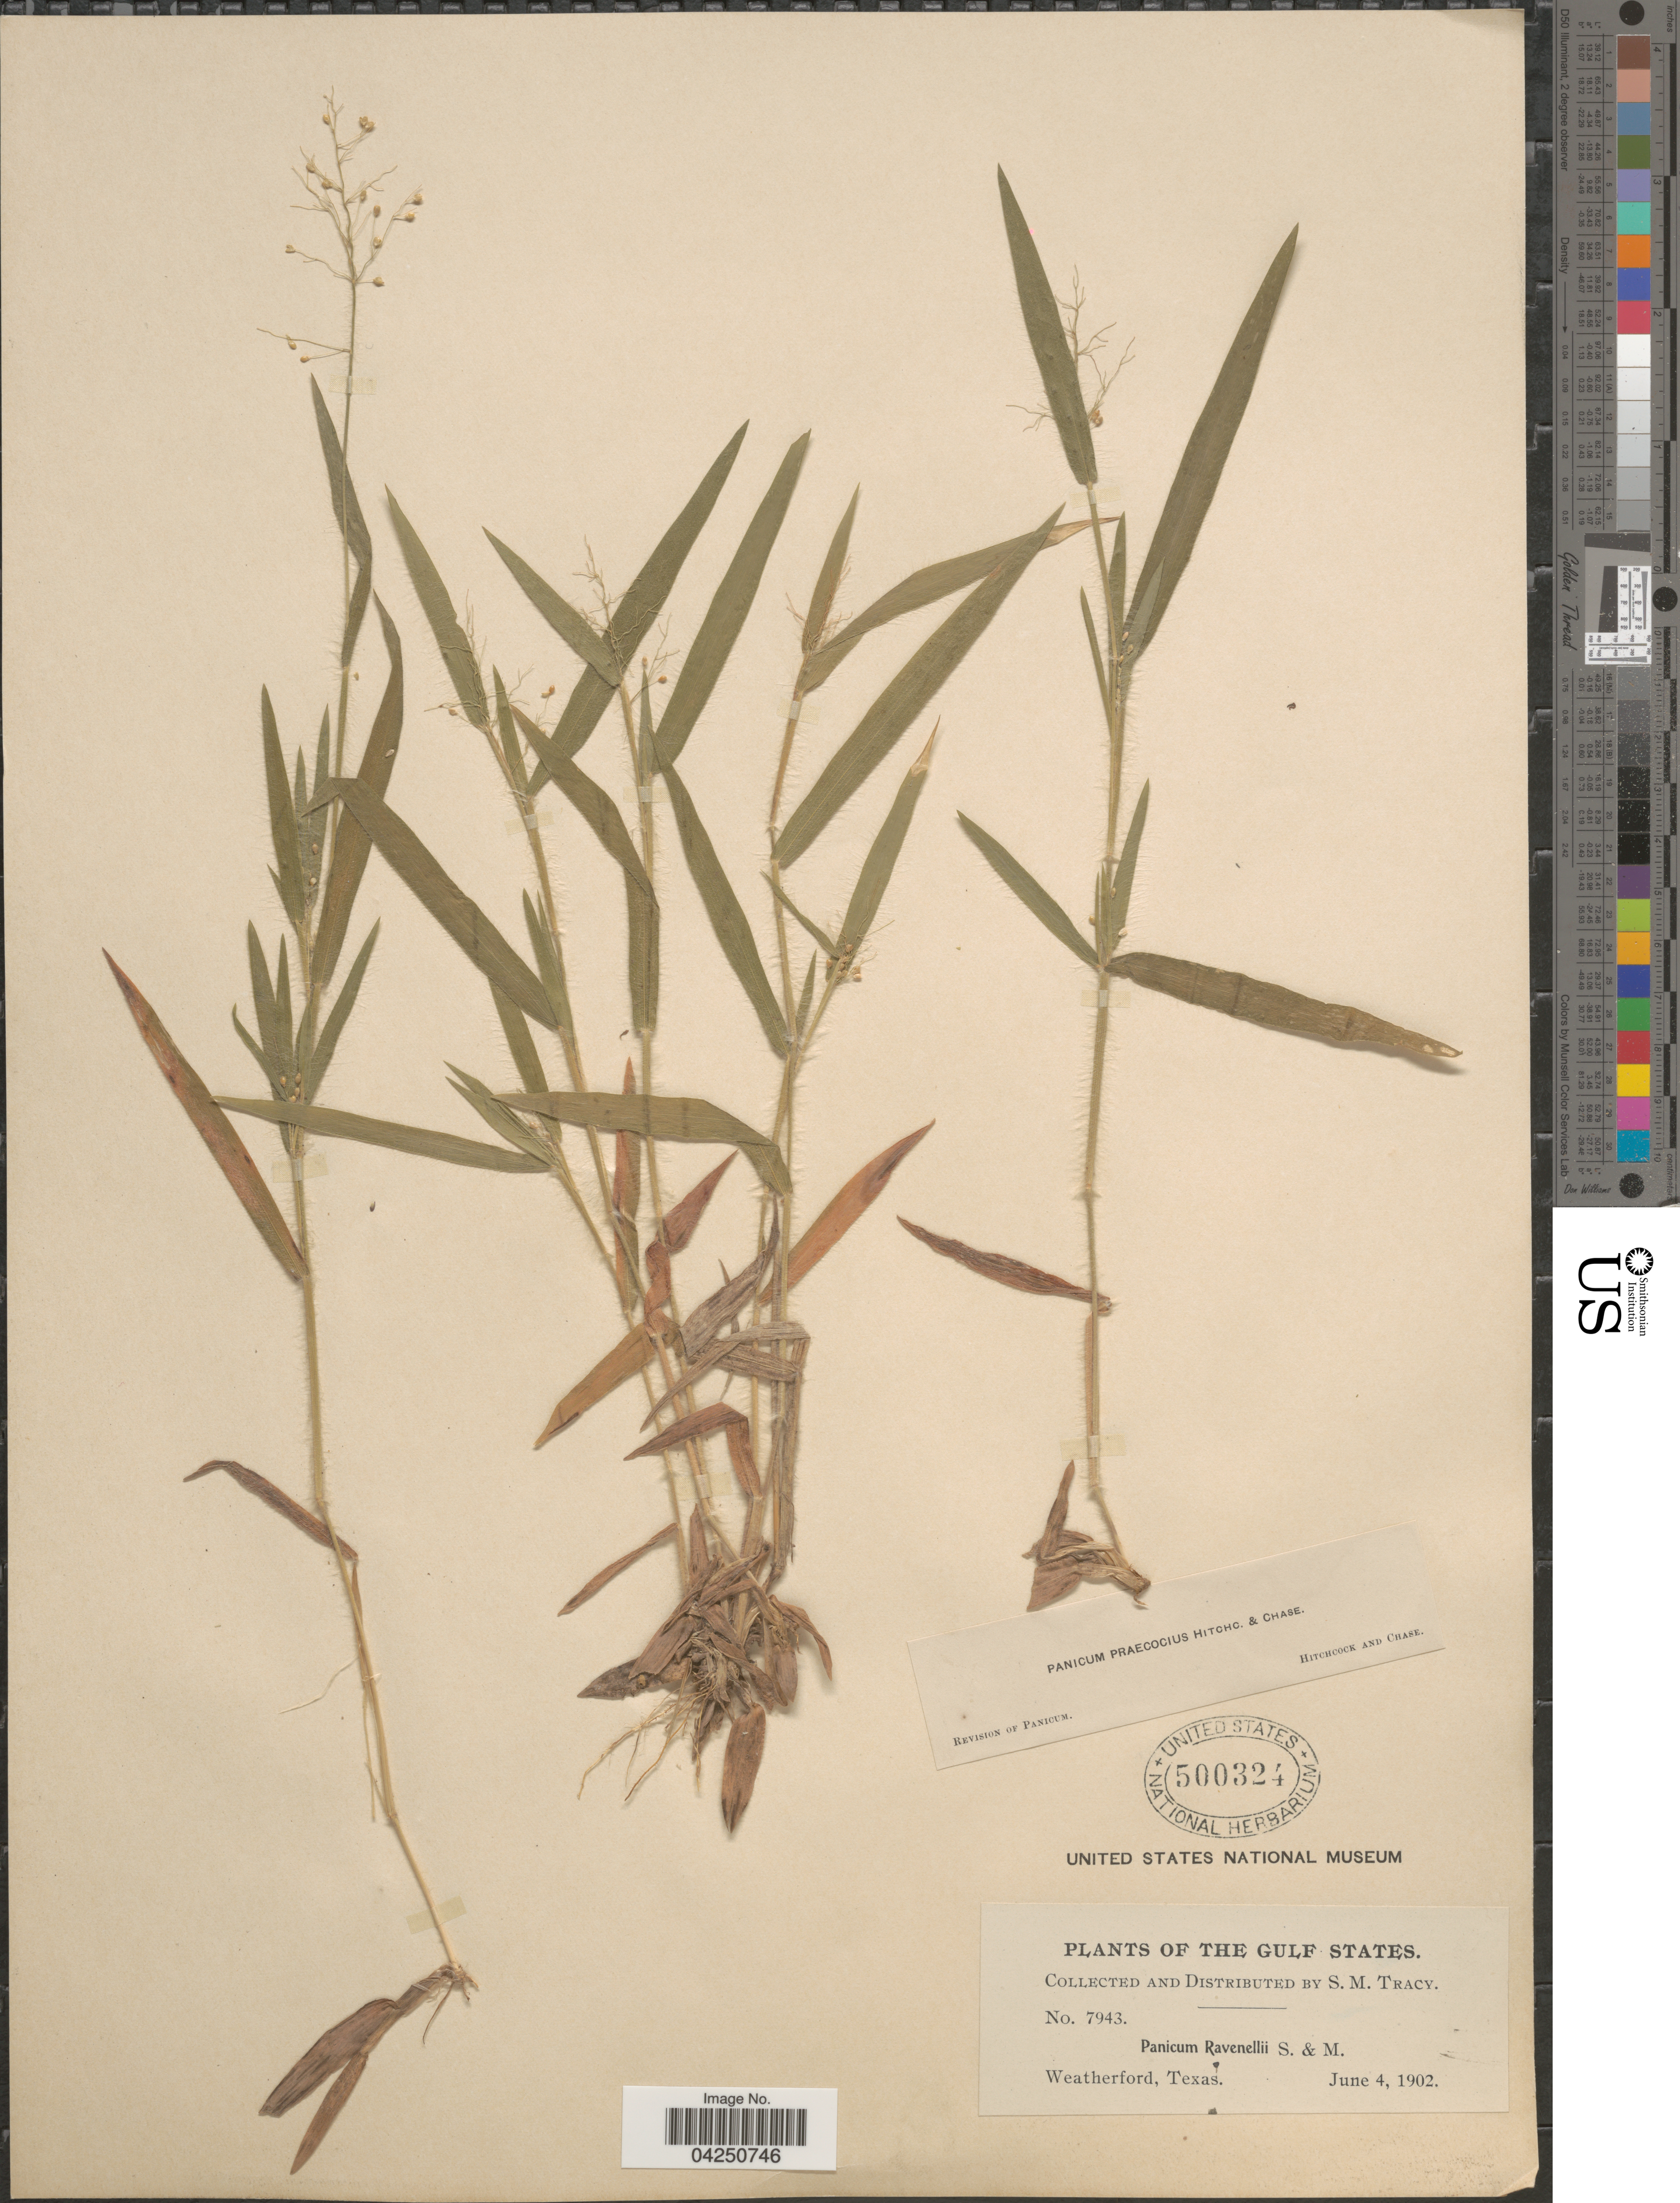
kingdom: Plantae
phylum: Tracheophyta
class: Liliopsida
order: Poales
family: Poaceae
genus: Dichanthelium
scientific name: Dichanthelium acuminatum var. acuminatum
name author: (Sw.) Gould & C.A. Clark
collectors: S. M. Tracy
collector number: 7943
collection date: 1902-06-04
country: United States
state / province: Texas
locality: The Gulf States. Weatherford.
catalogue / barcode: US 500324